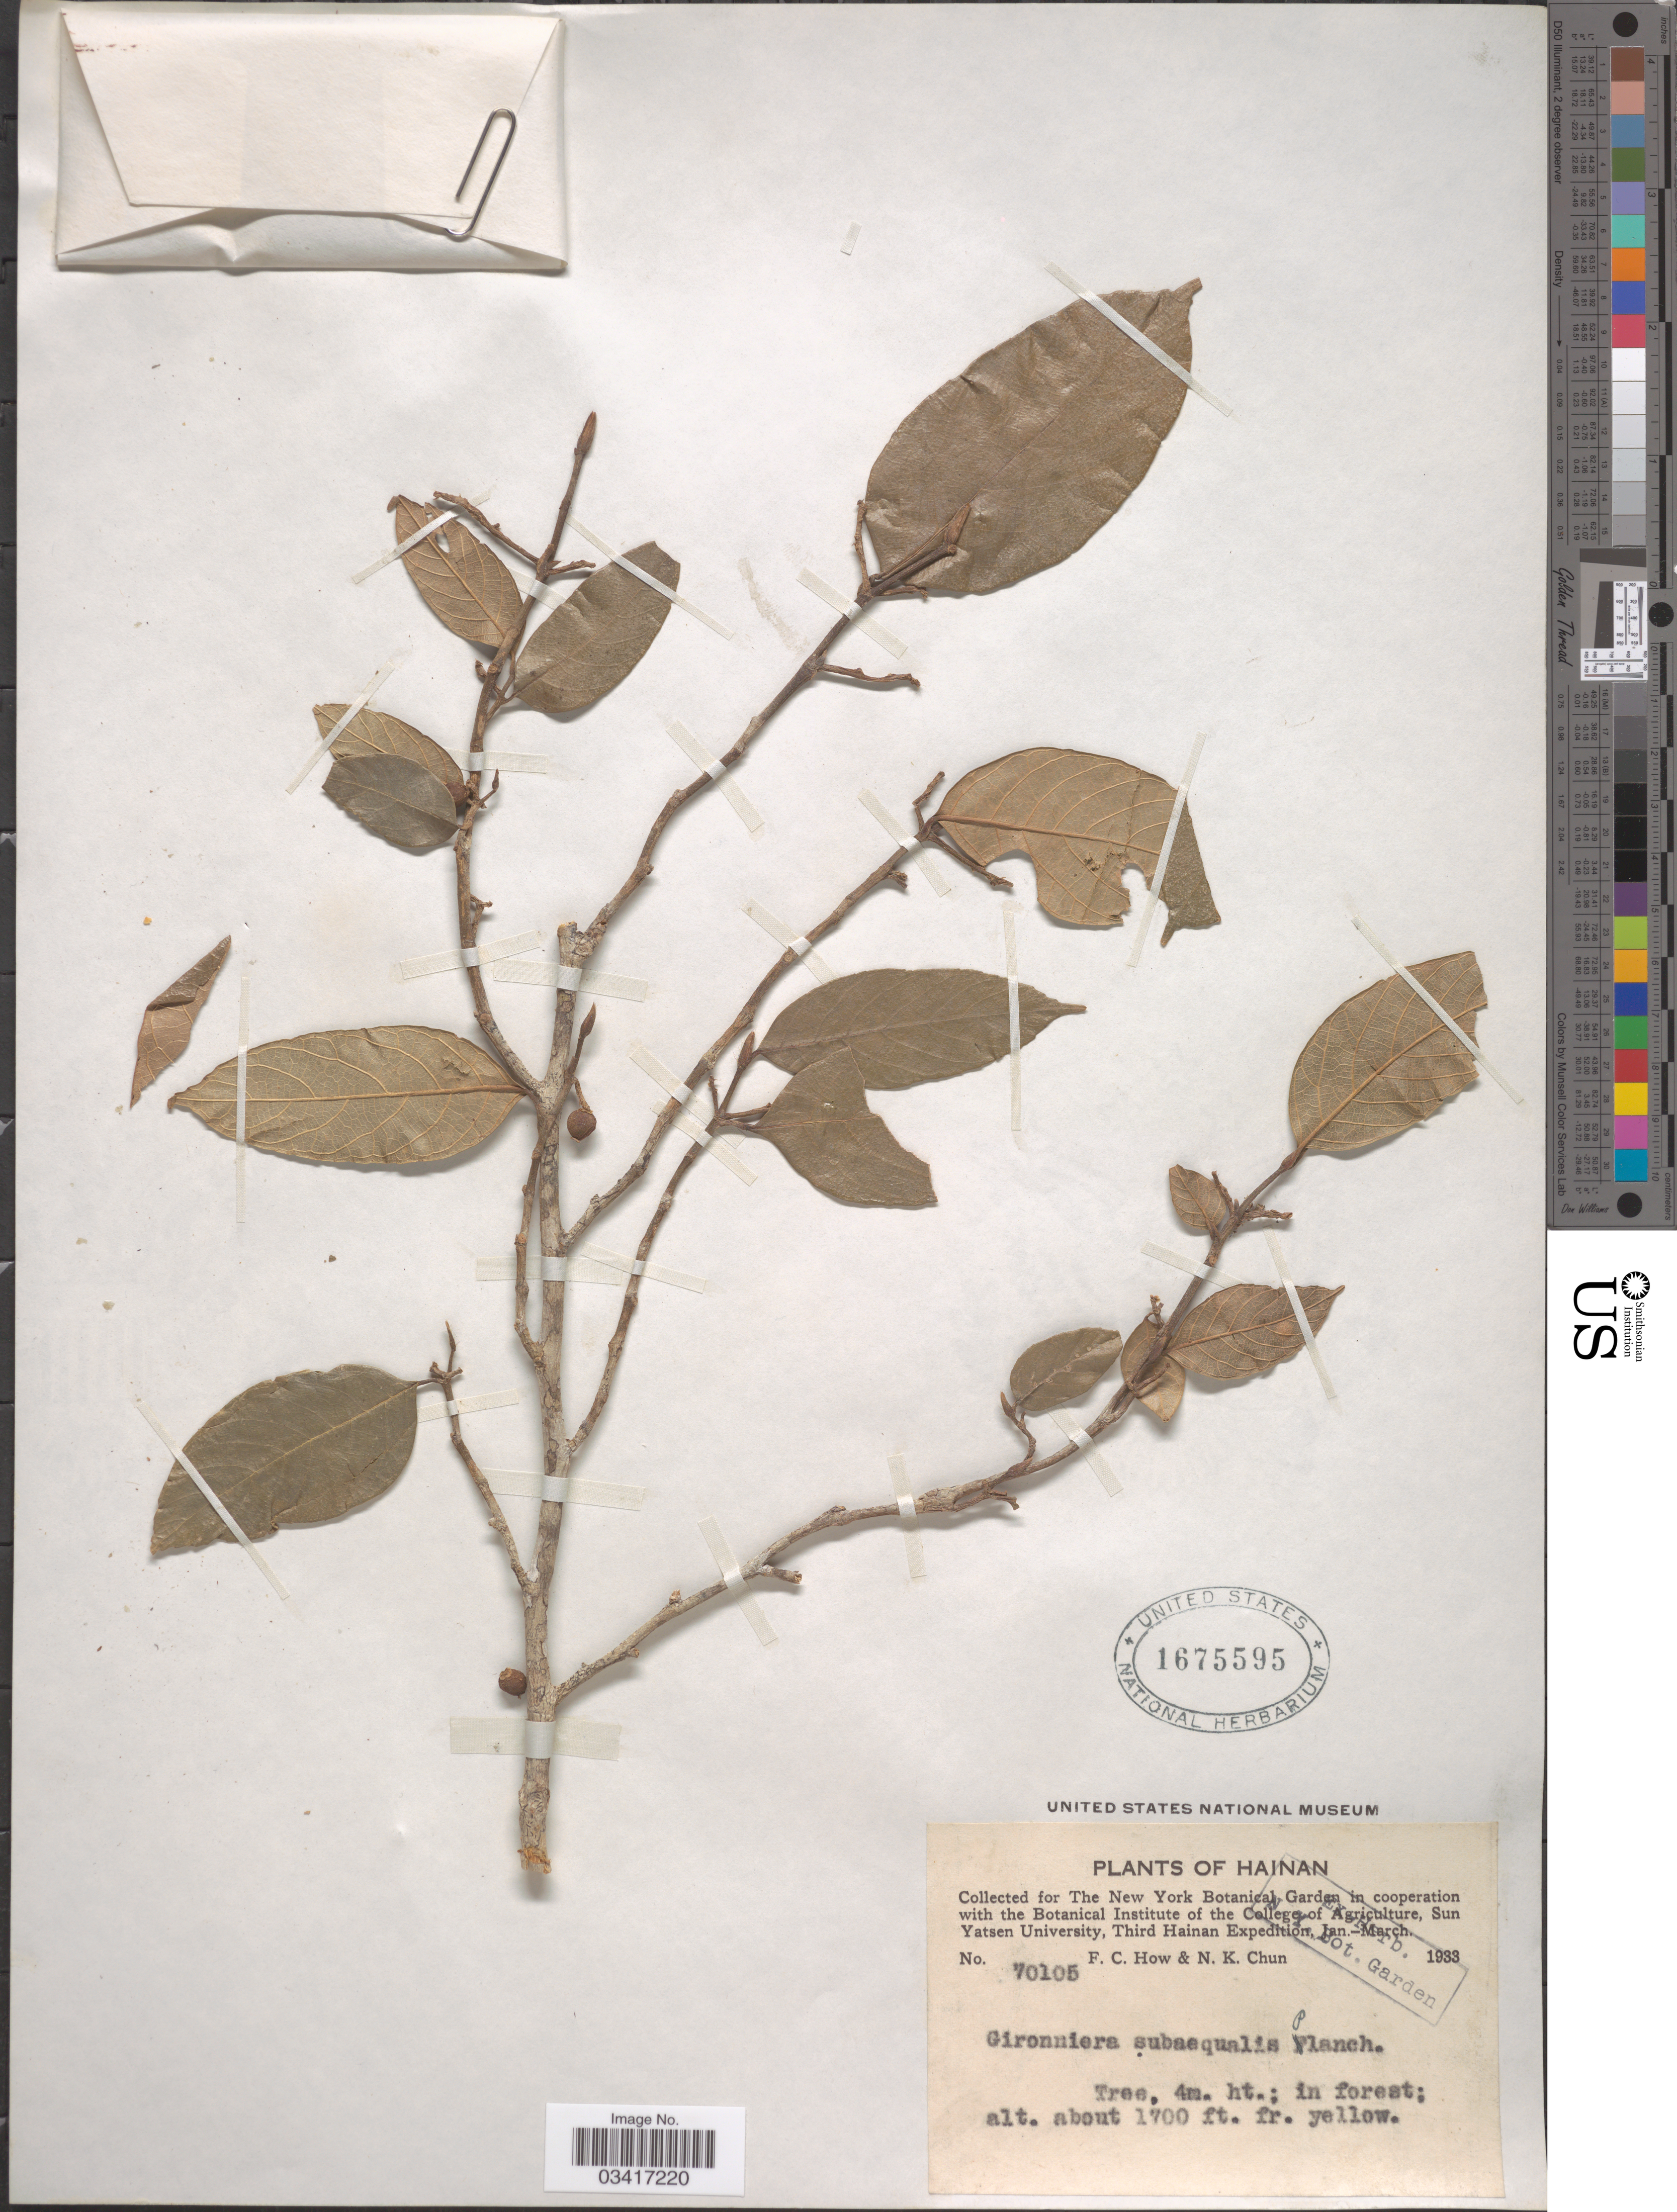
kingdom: Plantae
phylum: Tracheophyta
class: Magnoliopsida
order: Rosales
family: Cannabaceae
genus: Gironniera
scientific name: Gironniera subaequalis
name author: Planch.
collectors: F. C. How & N. K. Chun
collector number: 70105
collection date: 1933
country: China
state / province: Hainan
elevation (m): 518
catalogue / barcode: US 1675595